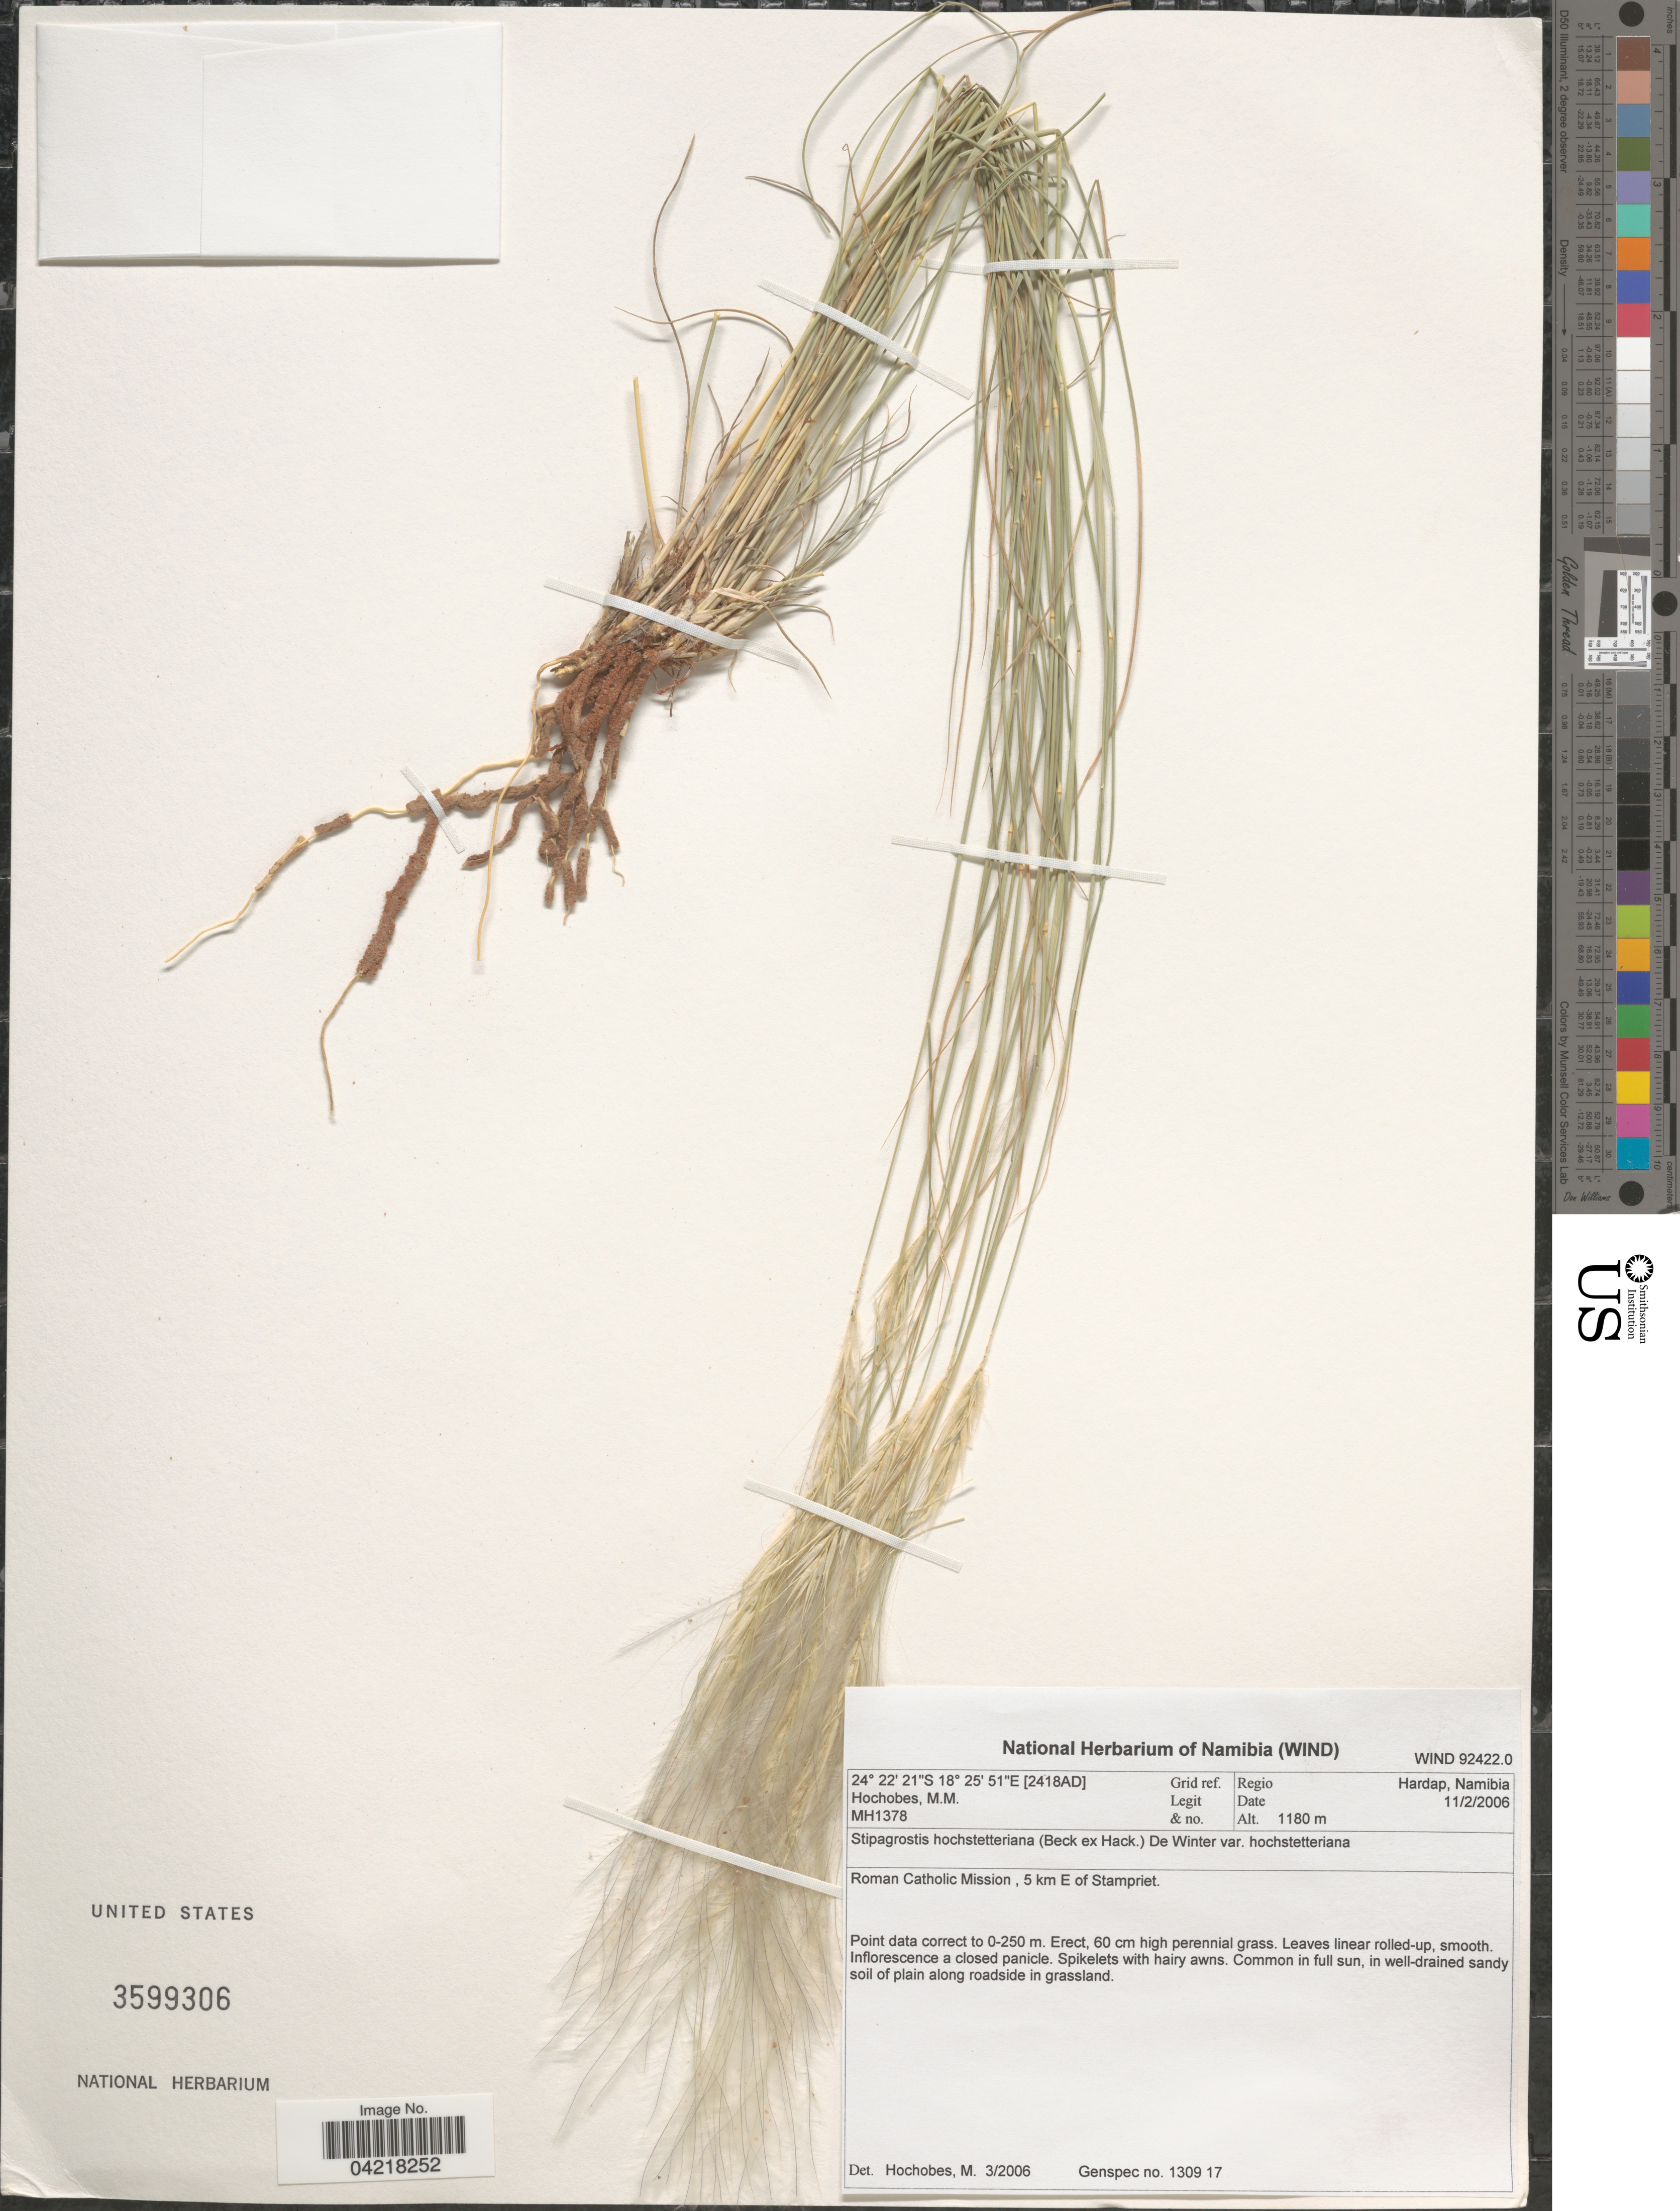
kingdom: Plantae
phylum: Tracheophyta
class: Liliopsida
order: Poales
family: Poaceae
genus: Stipagrostis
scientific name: Stipagrostis hochstetterana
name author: (Beck & Hack.) De Winter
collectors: M. Hochobes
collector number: MH1378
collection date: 2006-02-11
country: Namibia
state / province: Hardap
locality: Roman Catholic Mission, 5 km E of Stampriet. [2418AD] Grid ref. Regio Hardap, Namibia.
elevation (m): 1180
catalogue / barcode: US 3599306